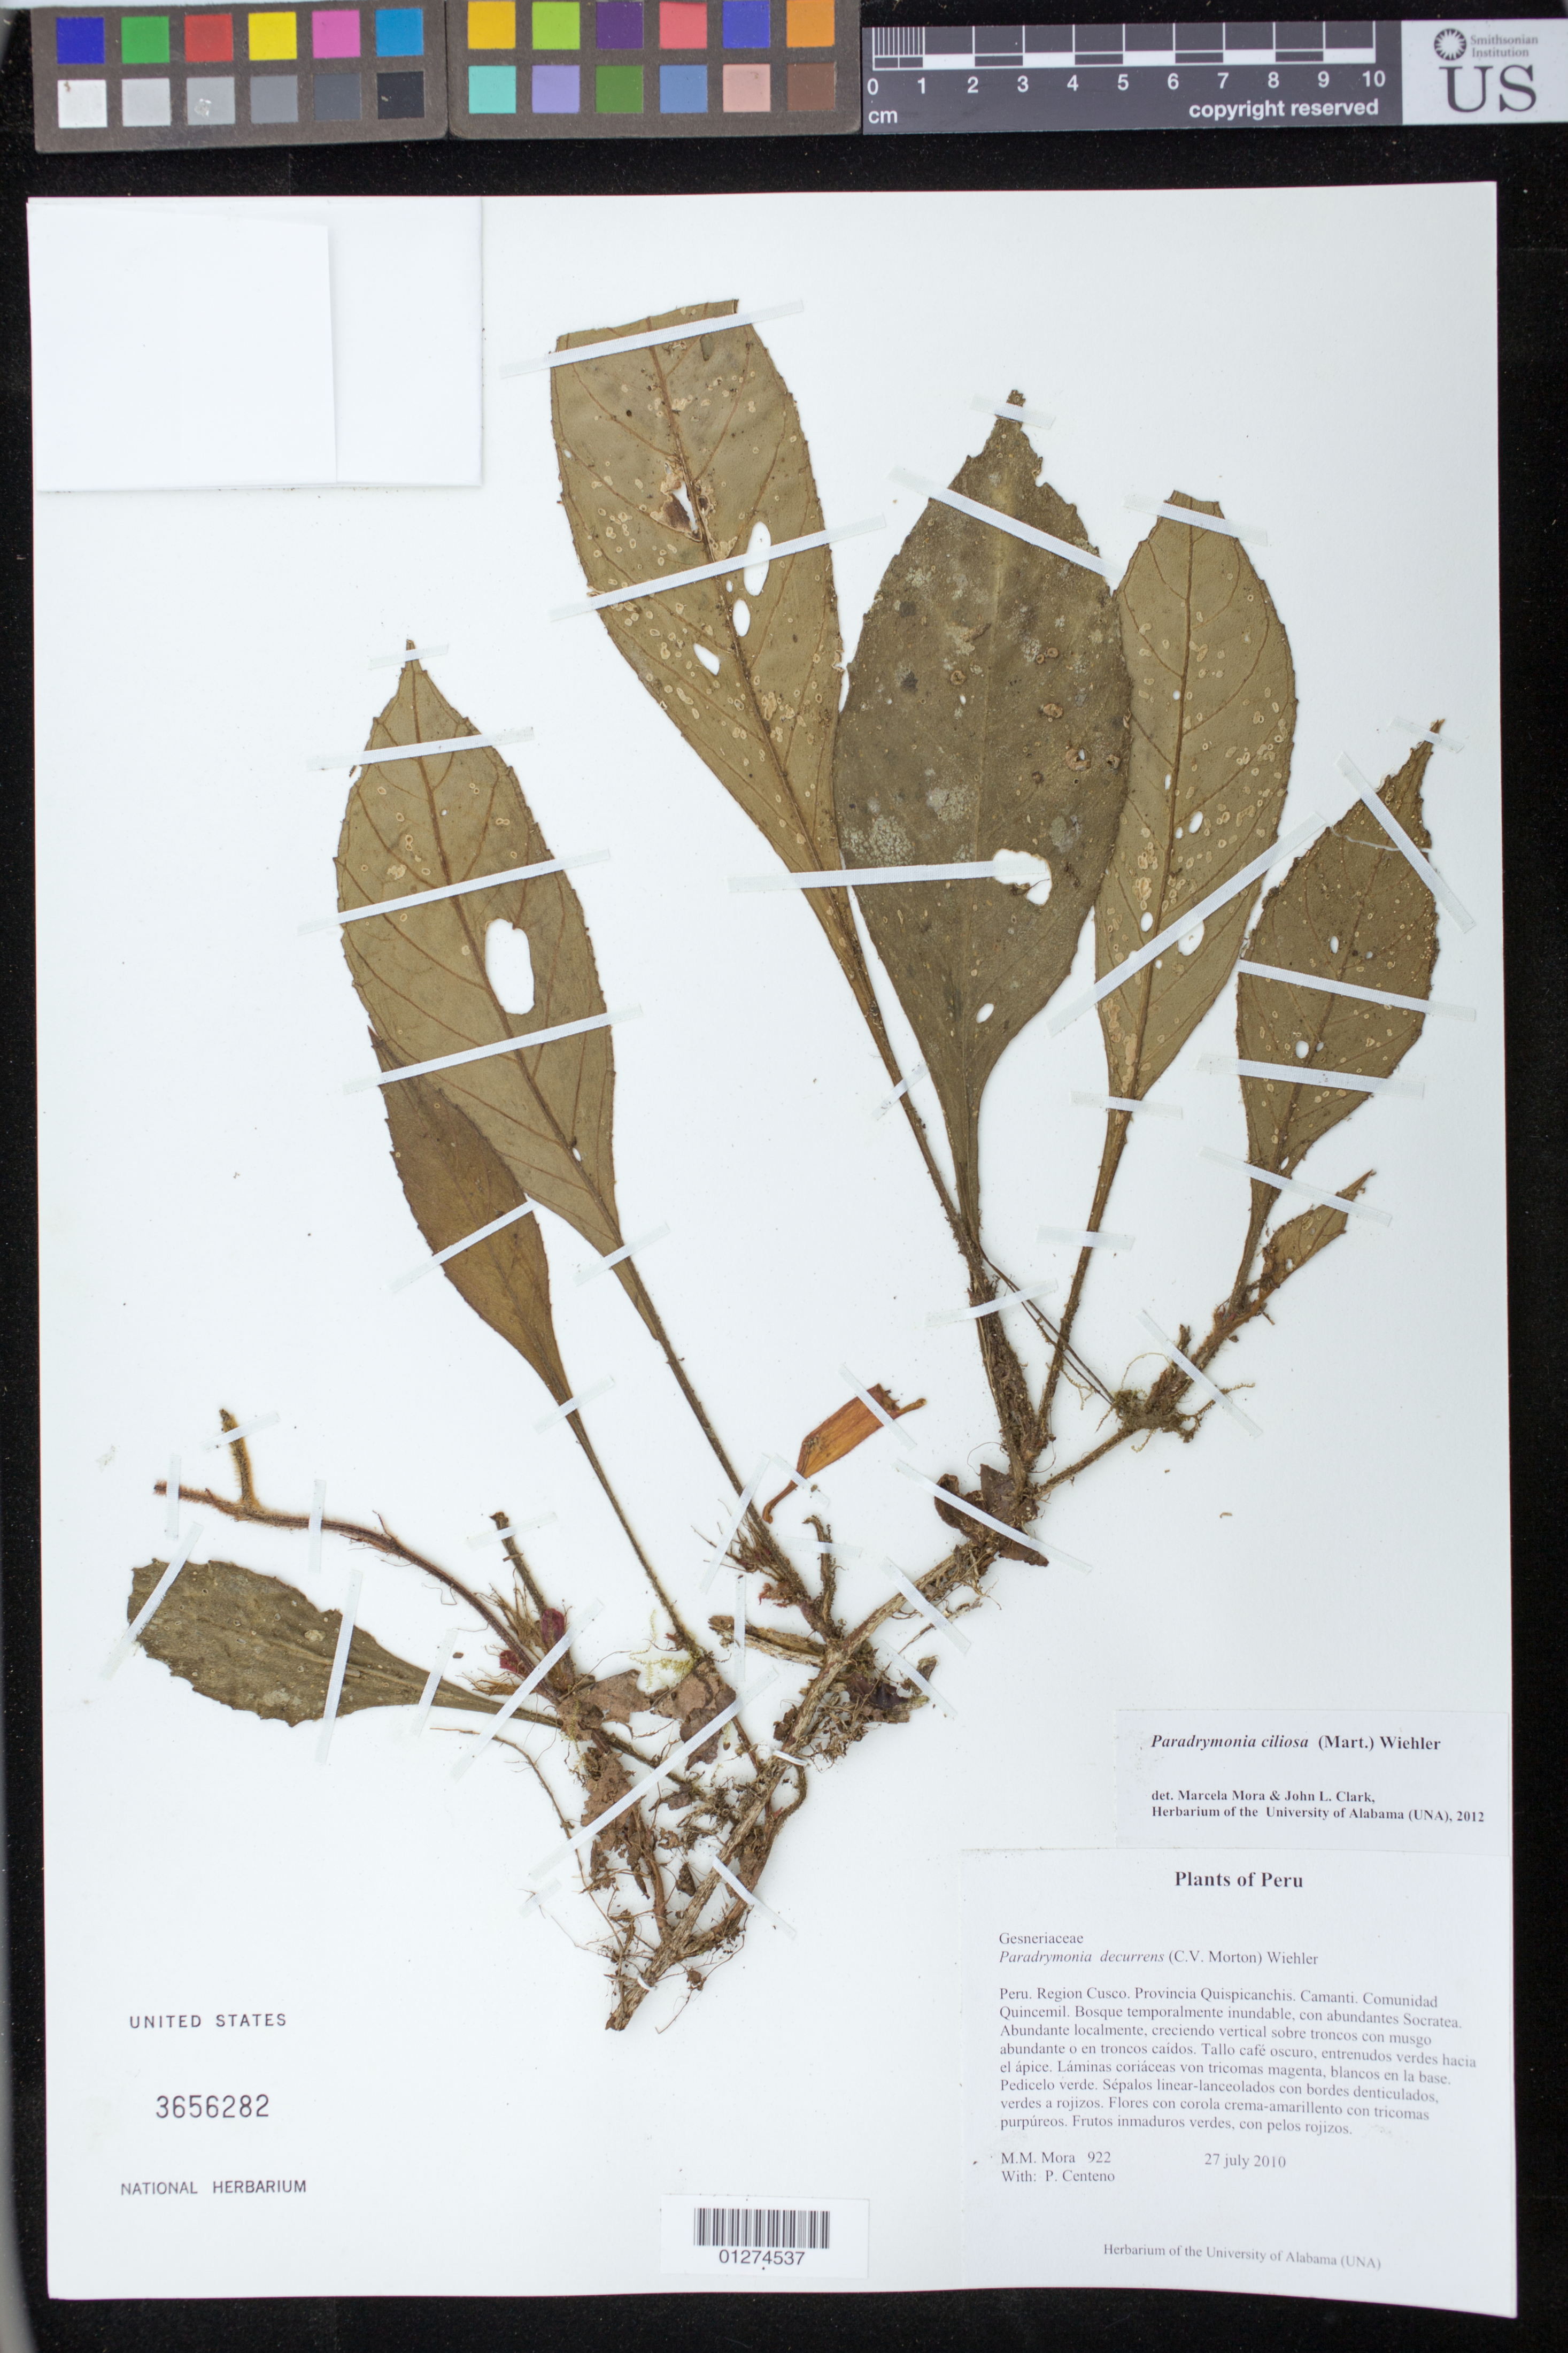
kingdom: Plantae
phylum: Tracheophyta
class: Magnoliopsida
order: Lamiales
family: Gesneriaceae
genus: Paradrymonia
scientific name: Paradrymonia ciliosa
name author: (Mart.) Wiehler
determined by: Mora, M.; Clark, J. L.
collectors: M. M. Mora & P. Centeno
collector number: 922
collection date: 2010-07-27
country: Peru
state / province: Cusco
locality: Provinica Quispicanchis. Camanti. Comunidad Quincemil.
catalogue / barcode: US 3656282